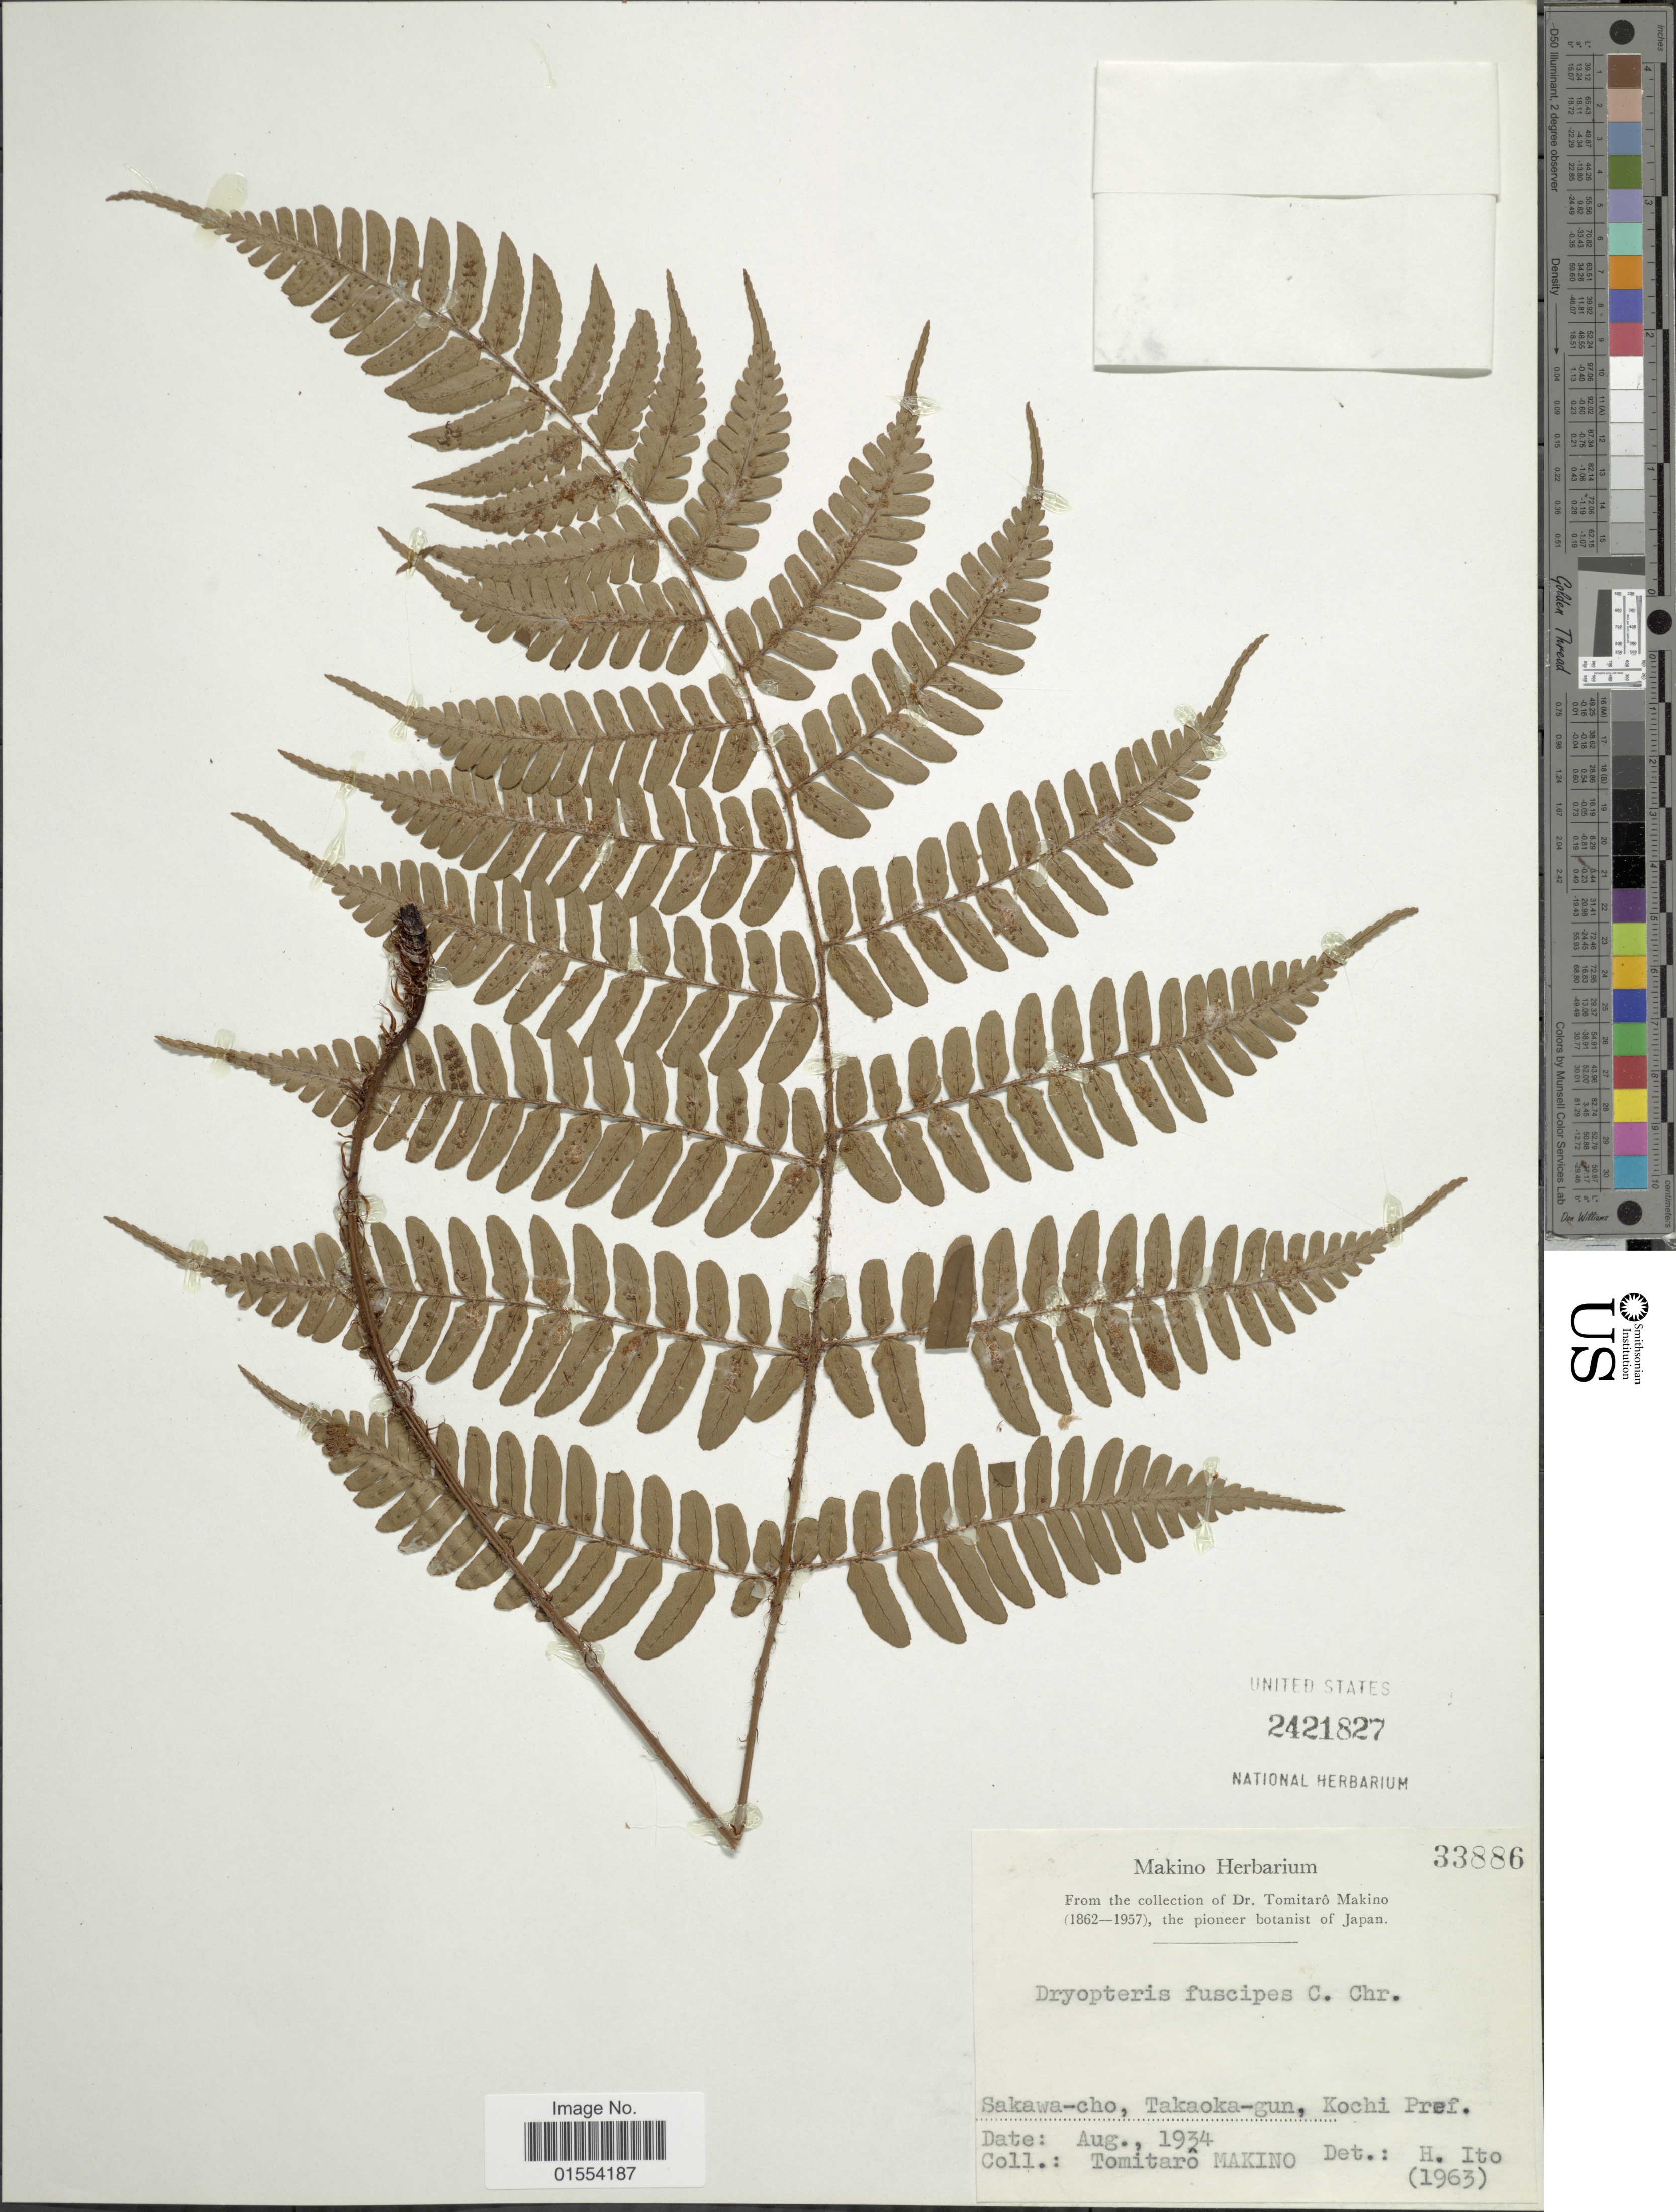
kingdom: Plantae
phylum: Tracheophyta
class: Polypodiopsida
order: Polypodiales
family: Dryopteridaceae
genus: Dryopteris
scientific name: Dryopteris fuscipes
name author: C. Chr.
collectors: T. Makino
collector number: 33886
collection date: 1934-08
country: Japan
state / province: Koti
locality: Sakawa-cho, Takaoka-gun, Kochi Pref.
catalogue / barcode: US 2421827